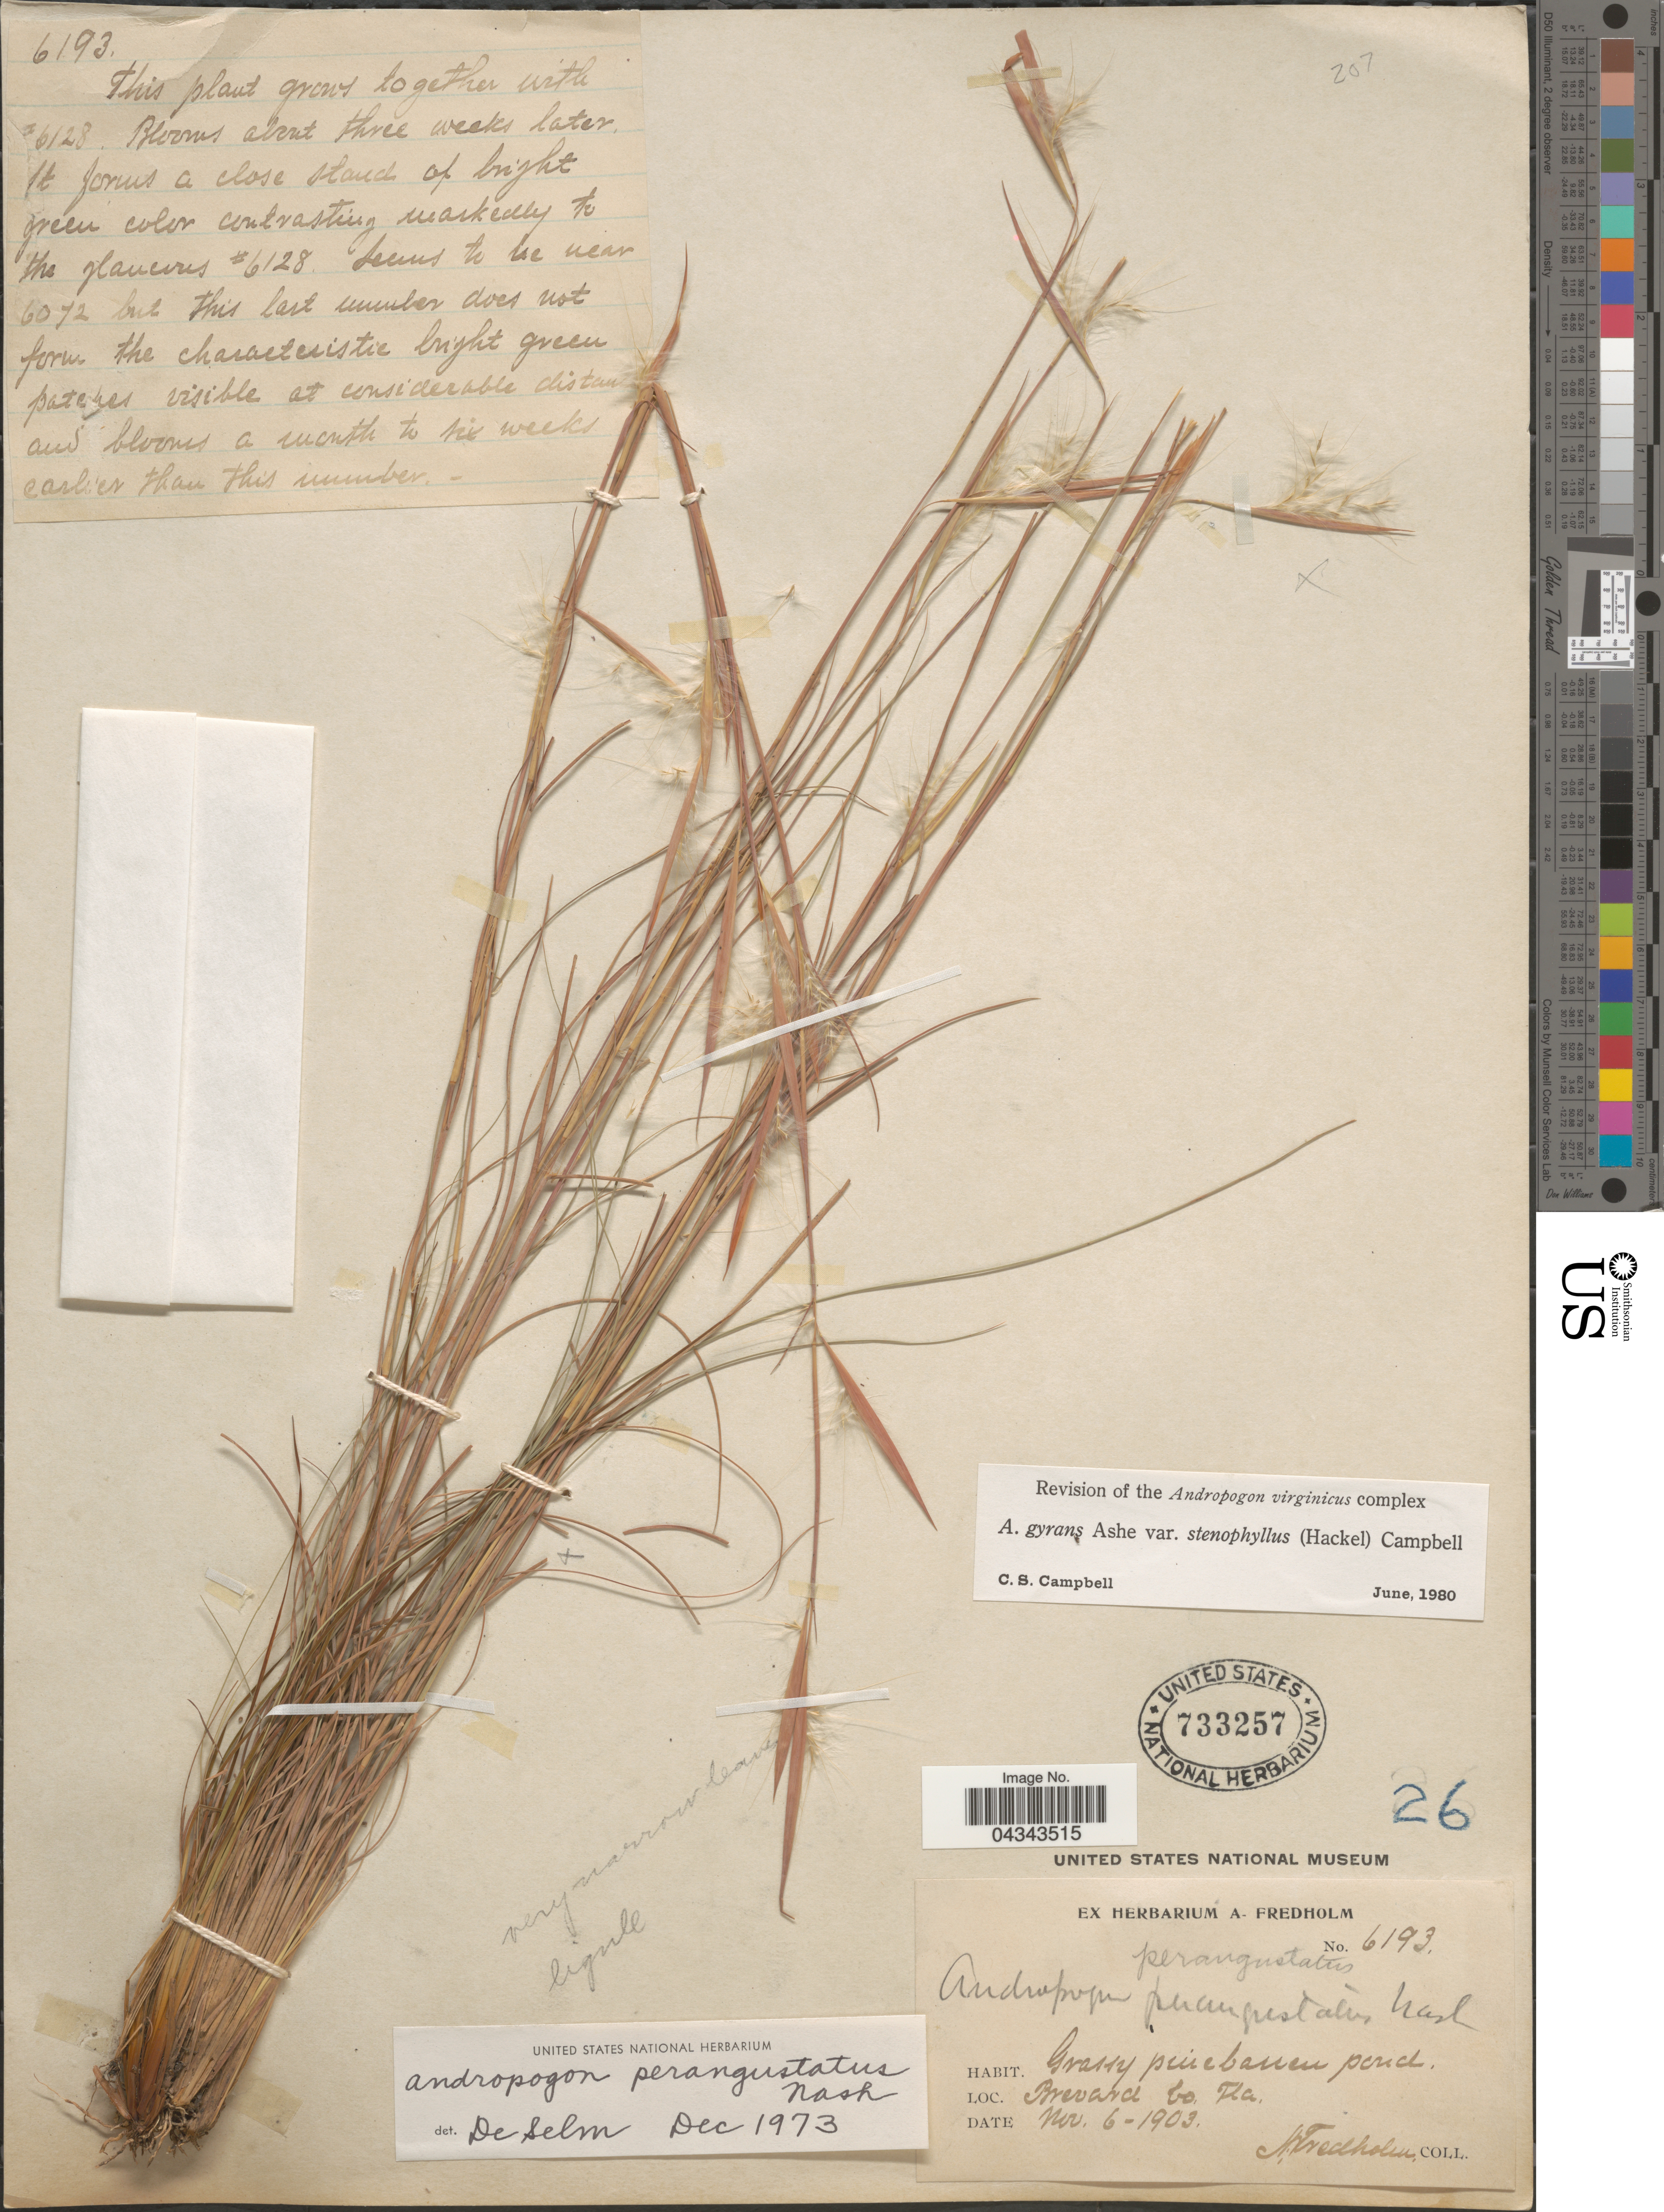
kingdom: Plantae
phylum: Tracheophyta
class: Liliopsida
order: Poales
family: Poaceae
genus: Andropogon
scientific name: Andropogon gyrans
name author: Ashe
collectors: A. Fredholm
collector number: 6193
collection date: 1903-11-06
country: United States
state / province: Florida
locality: Brevard Co.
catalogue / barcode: US 733257